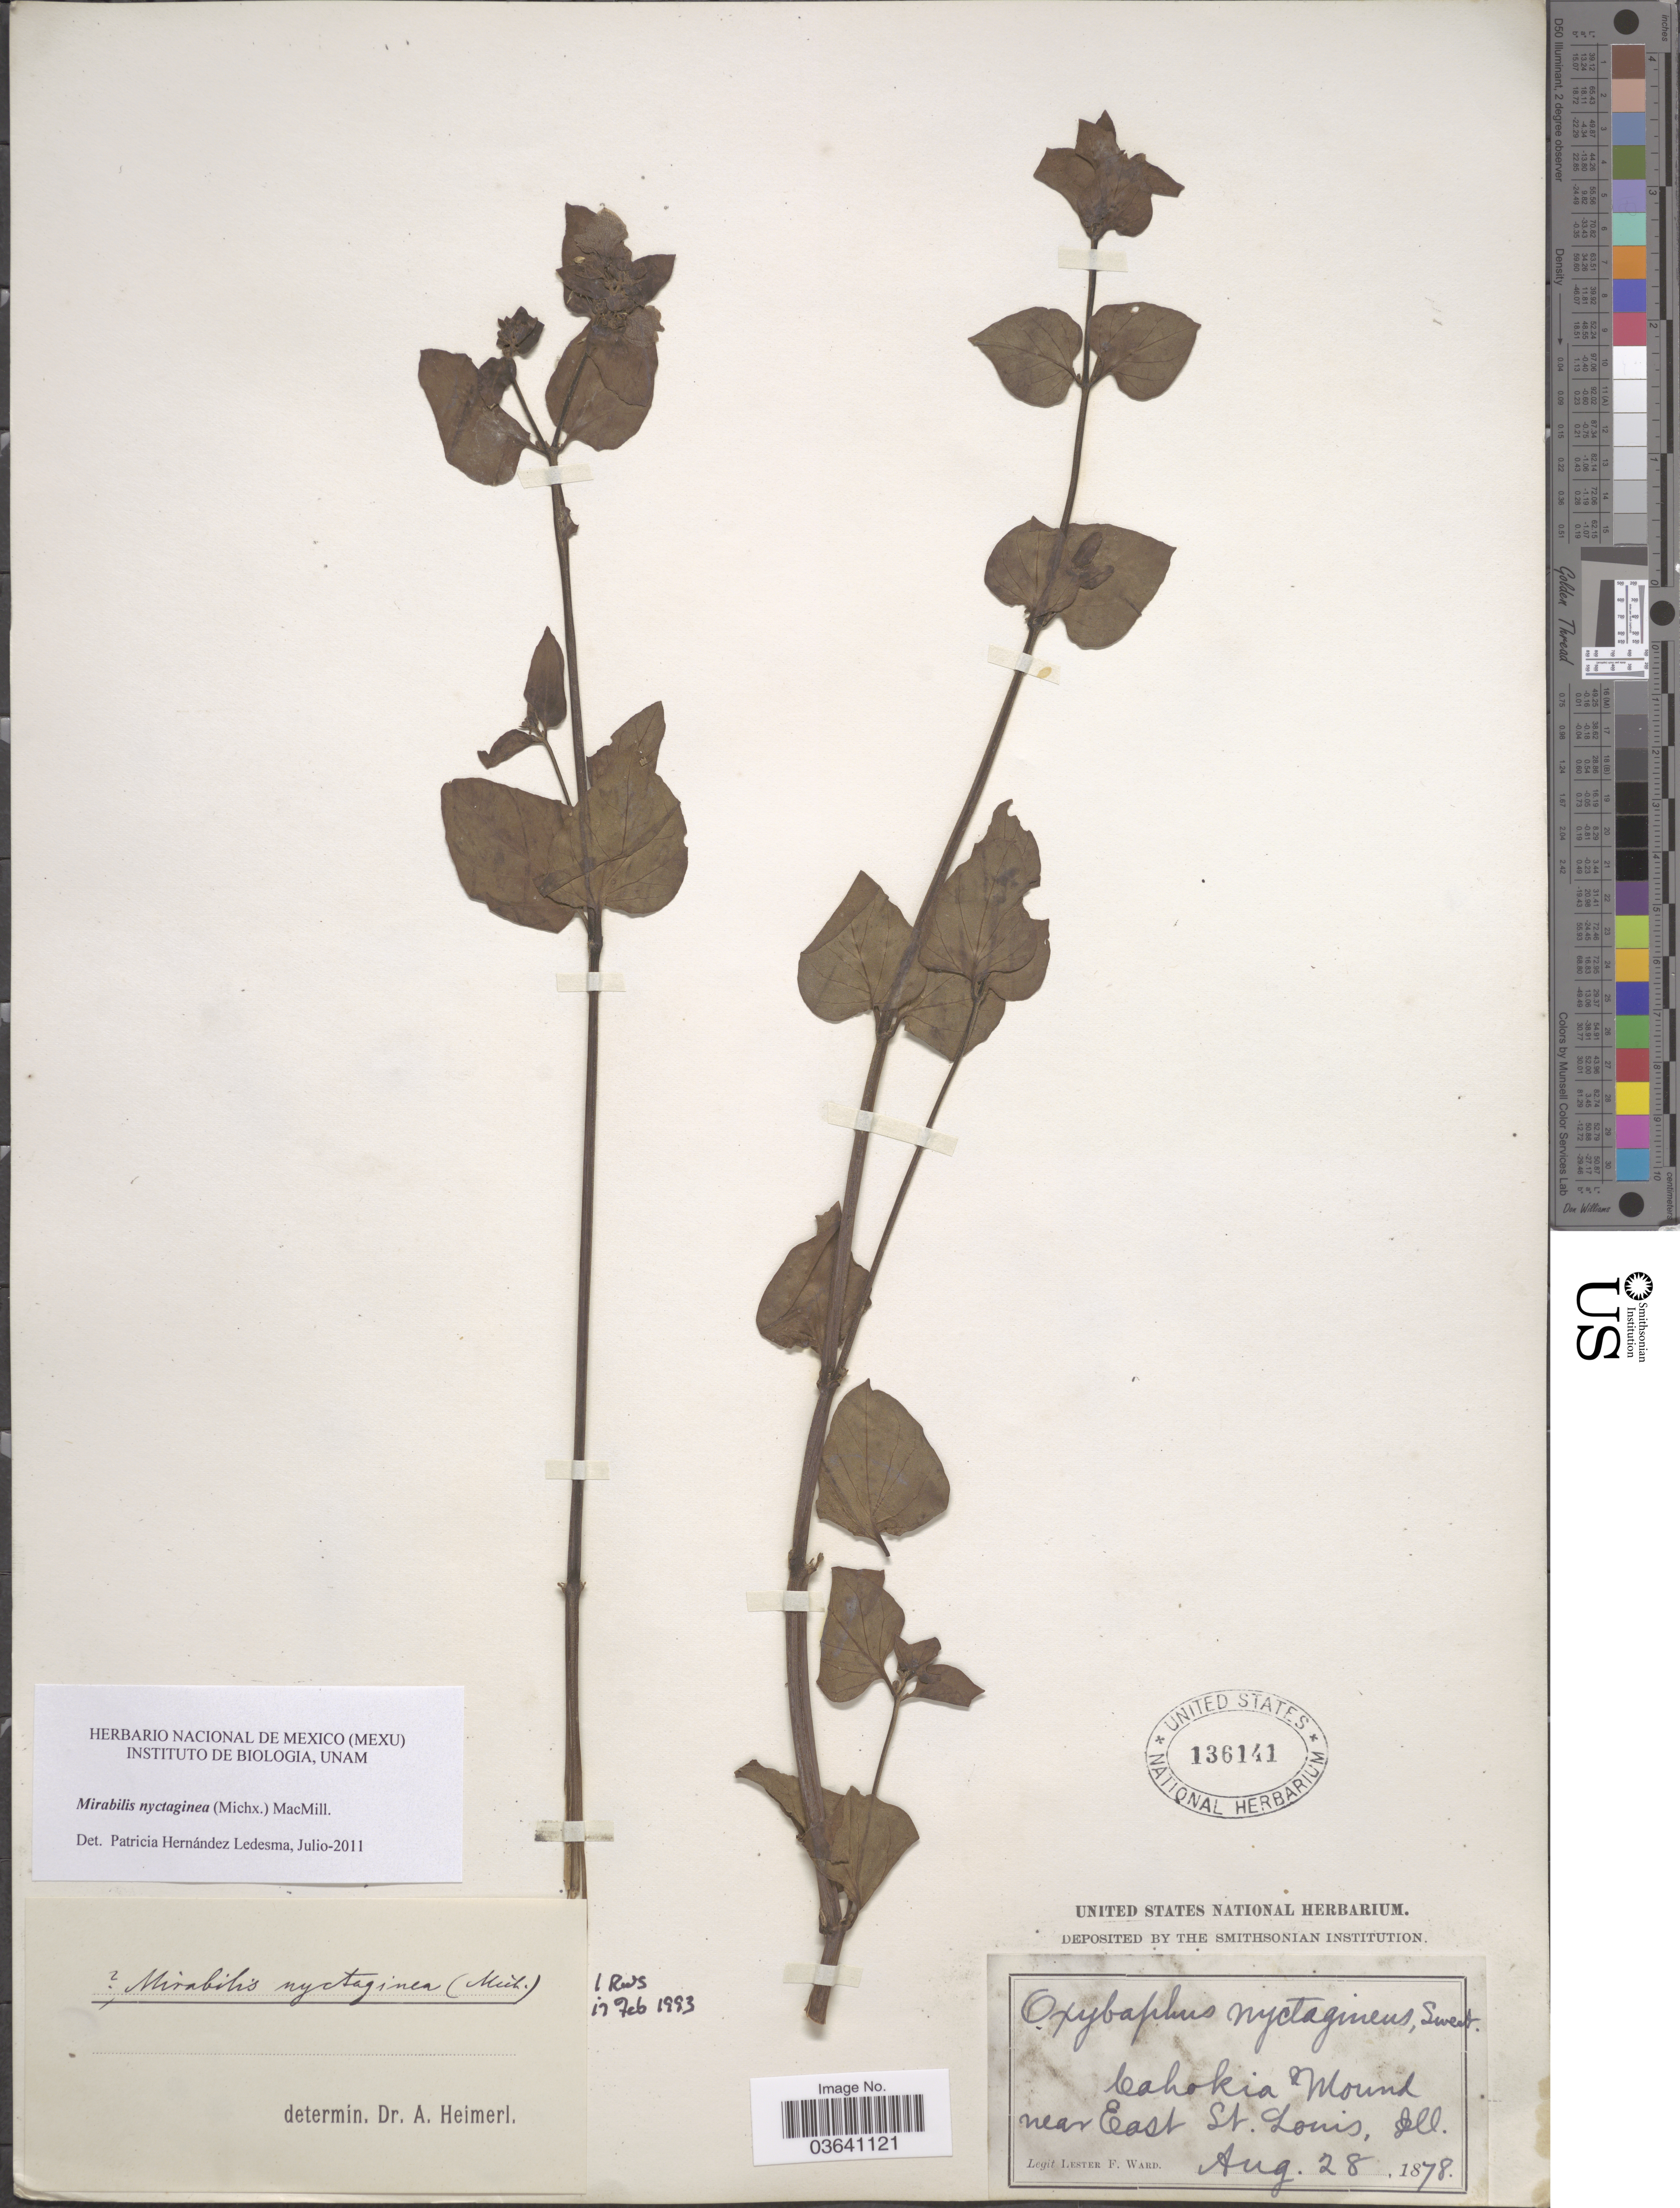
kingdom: Plantae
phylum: Tracheophyta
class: Magnoliopsida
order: Caryophyllales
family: Nyctaginaceae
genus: Mirabilis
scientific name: Mirabilis nyctaginea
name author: (Michx.) MacMill.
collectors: L. F. Ward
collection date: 1878-08-28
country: United States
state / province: Illinois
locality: Cahokia Mound near East St. Louis.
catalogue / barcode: US 136141